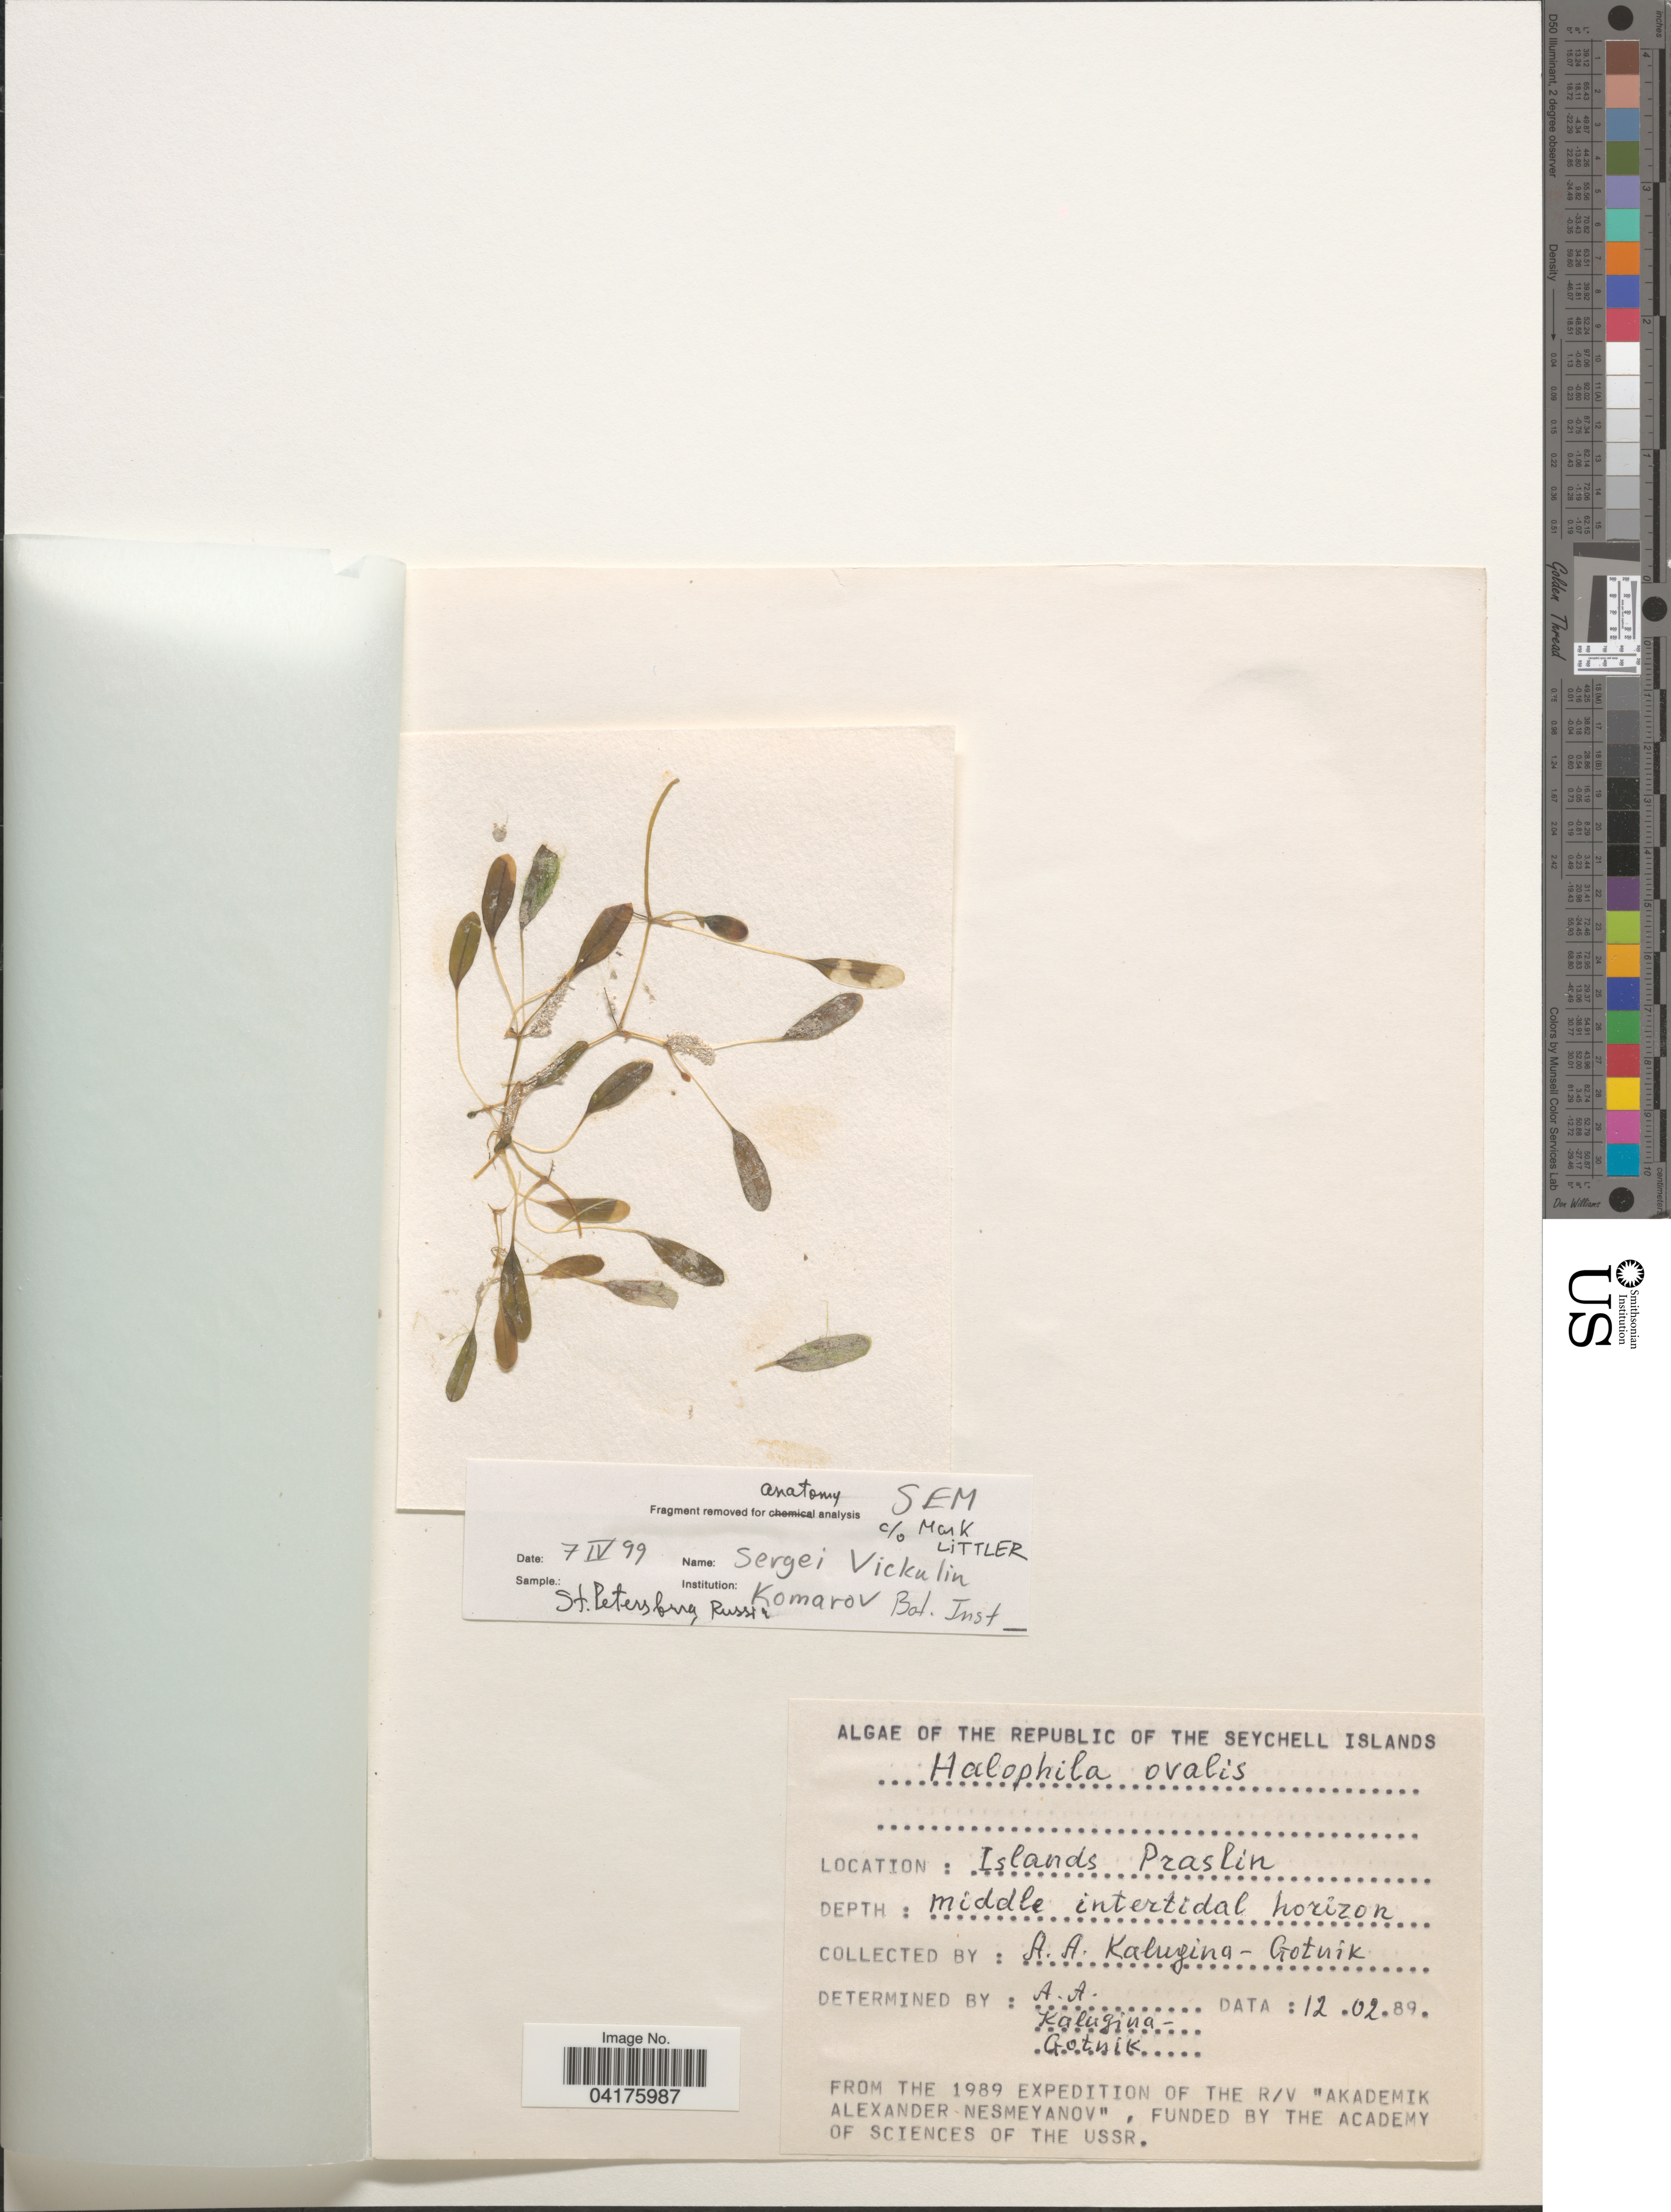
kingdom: Plantae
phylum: Tracheophyta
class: Liliopsida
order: Alismatales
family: Hydrocharitaceae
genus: Halophila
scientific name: Halophila ovalis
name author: (R. Br.) Hook. f.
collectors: A. Kalugina-Gotnik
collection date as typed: Transcribed d/m/y: 12/2/89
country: Seychelles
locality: The Republic of The Seychell Islands. Islands Praslin. The 1989 Expedition of The R/V "Akademik Alexander Nesmeyanov".